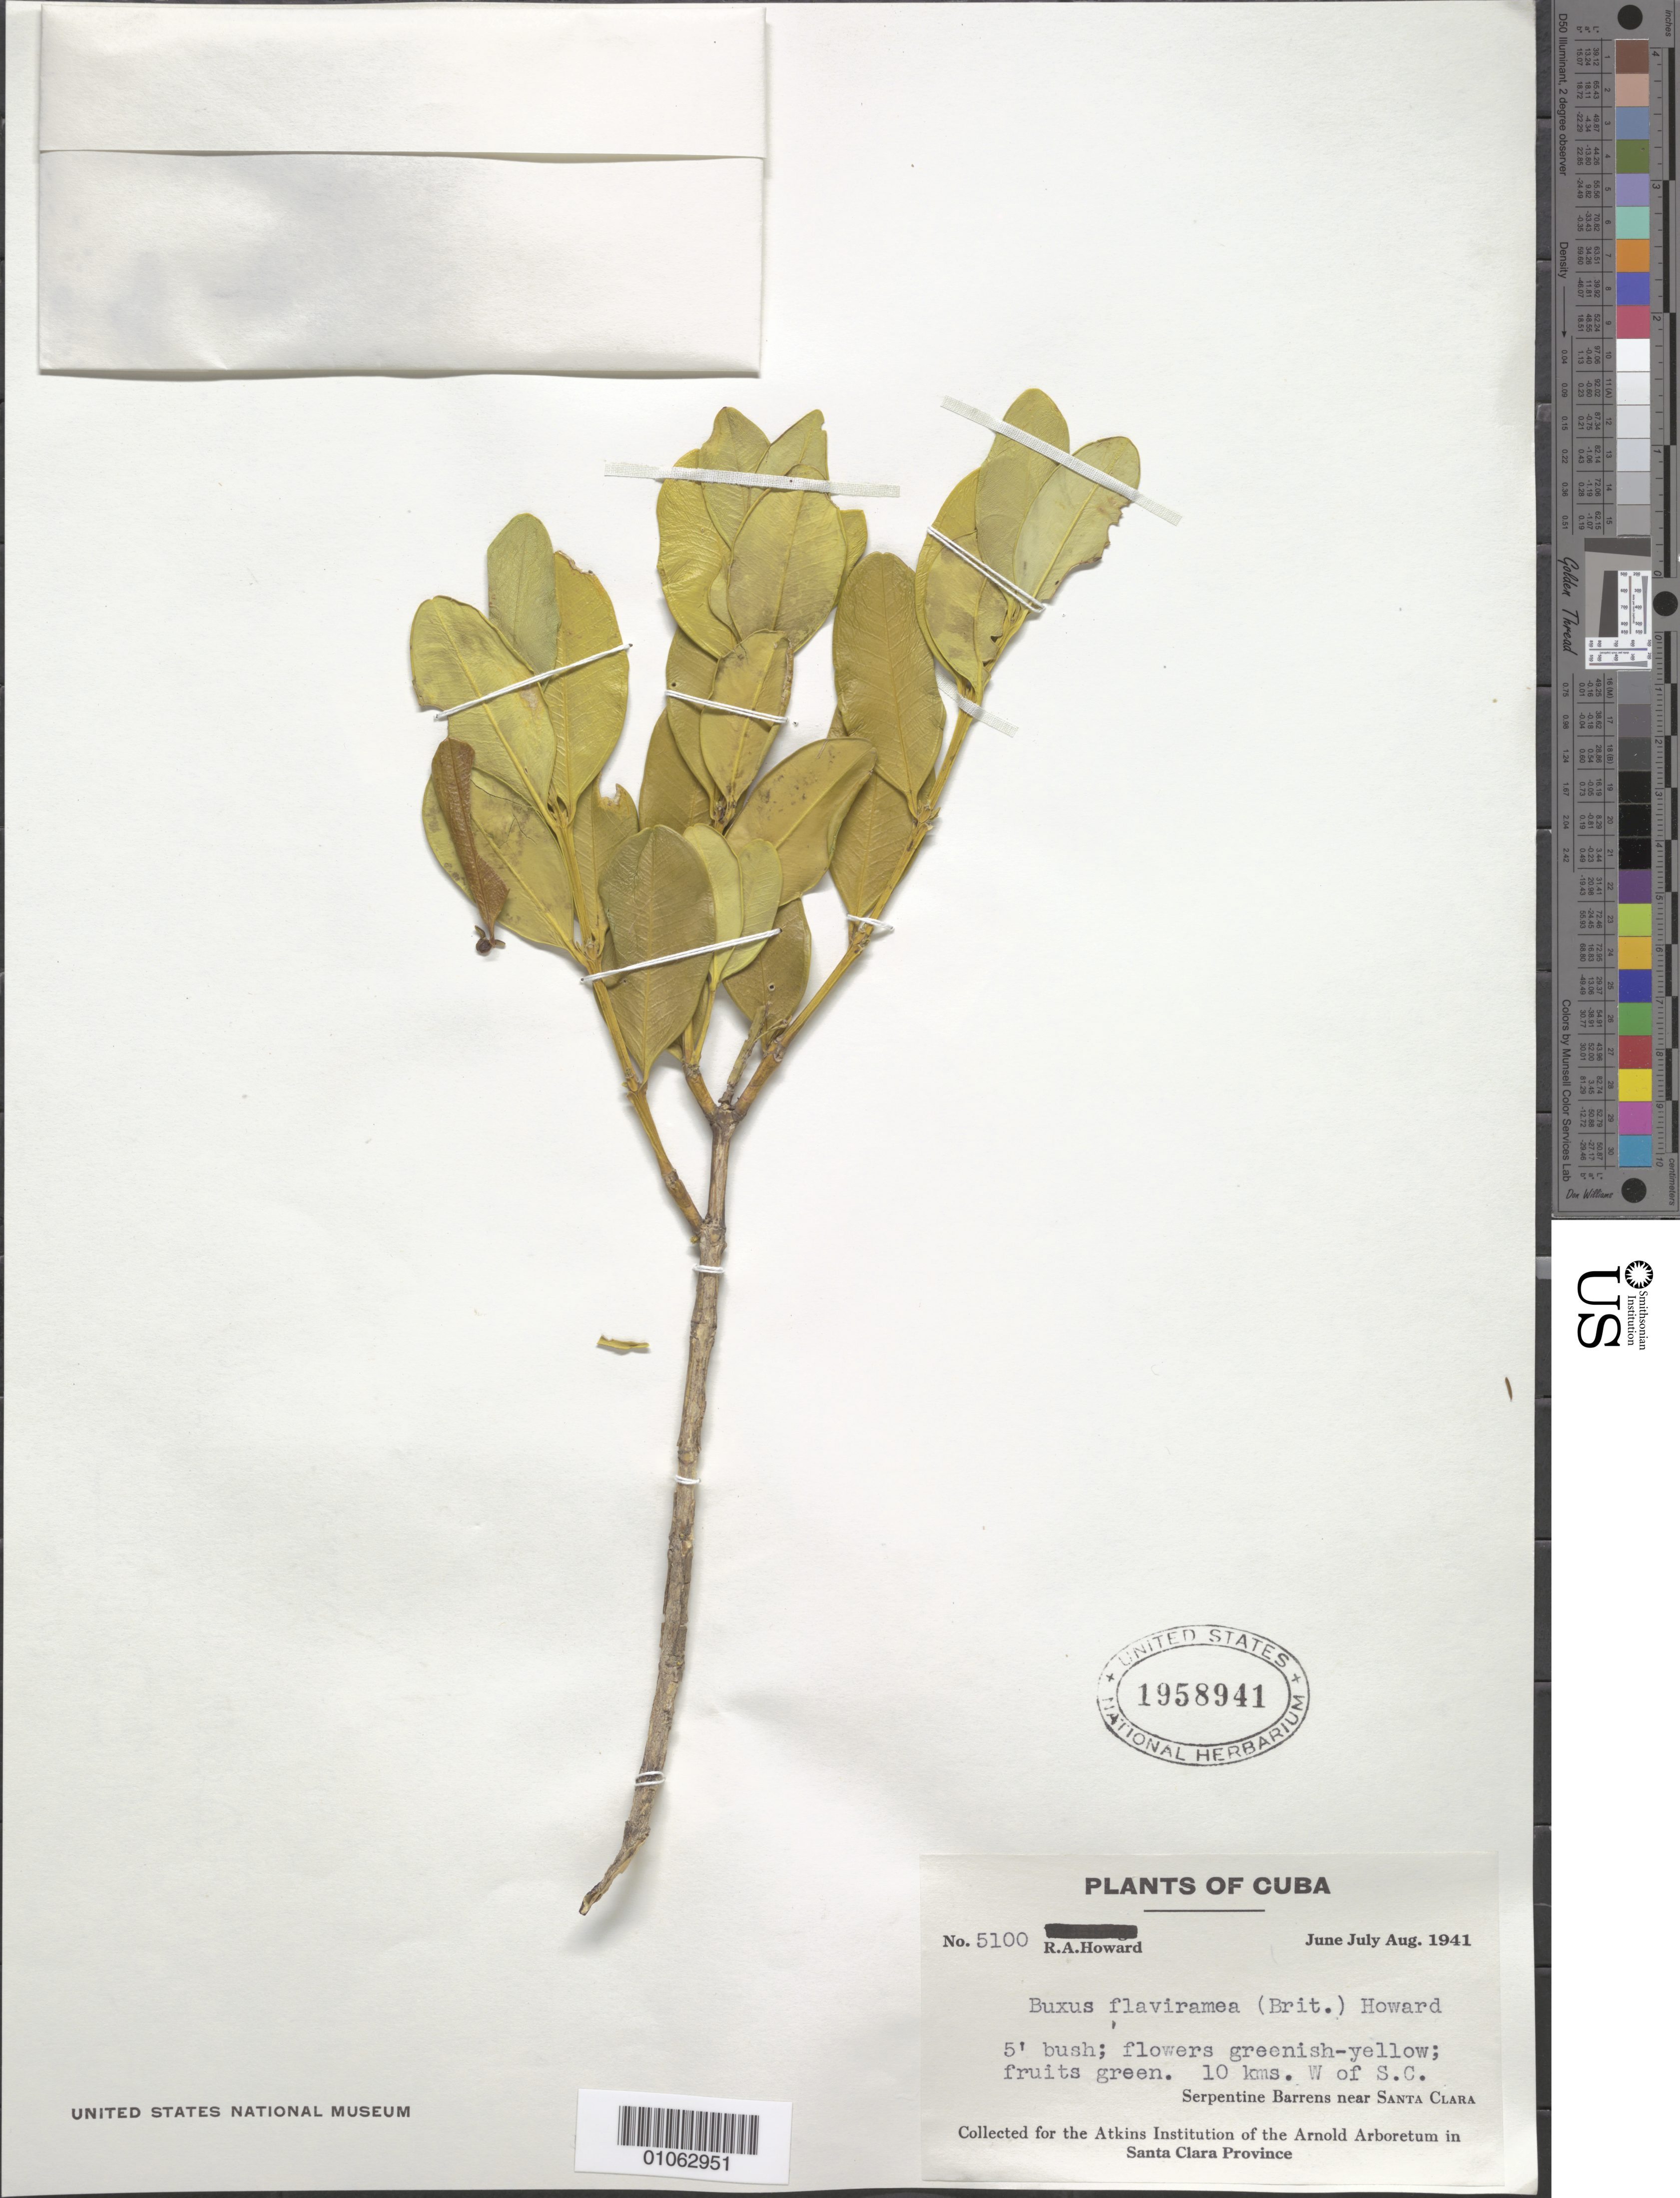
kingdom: Plantae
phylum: Tracheophyta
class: Magnoliopsida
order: Buxales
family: Buxaceae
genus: Buxus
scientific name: Buxus flaviramea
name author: (Britton) R.A. Howard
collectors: R. A. Howard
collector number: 5100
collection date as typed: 01 Jun 1941 to 31 Jul 1941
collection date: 1941-06-01/1941-07-31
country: Cuba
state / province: Villa Clara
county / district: Santa Clara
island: Cuba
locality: Serpentine Barrens, near Santa Clara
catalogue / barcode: US 1958941